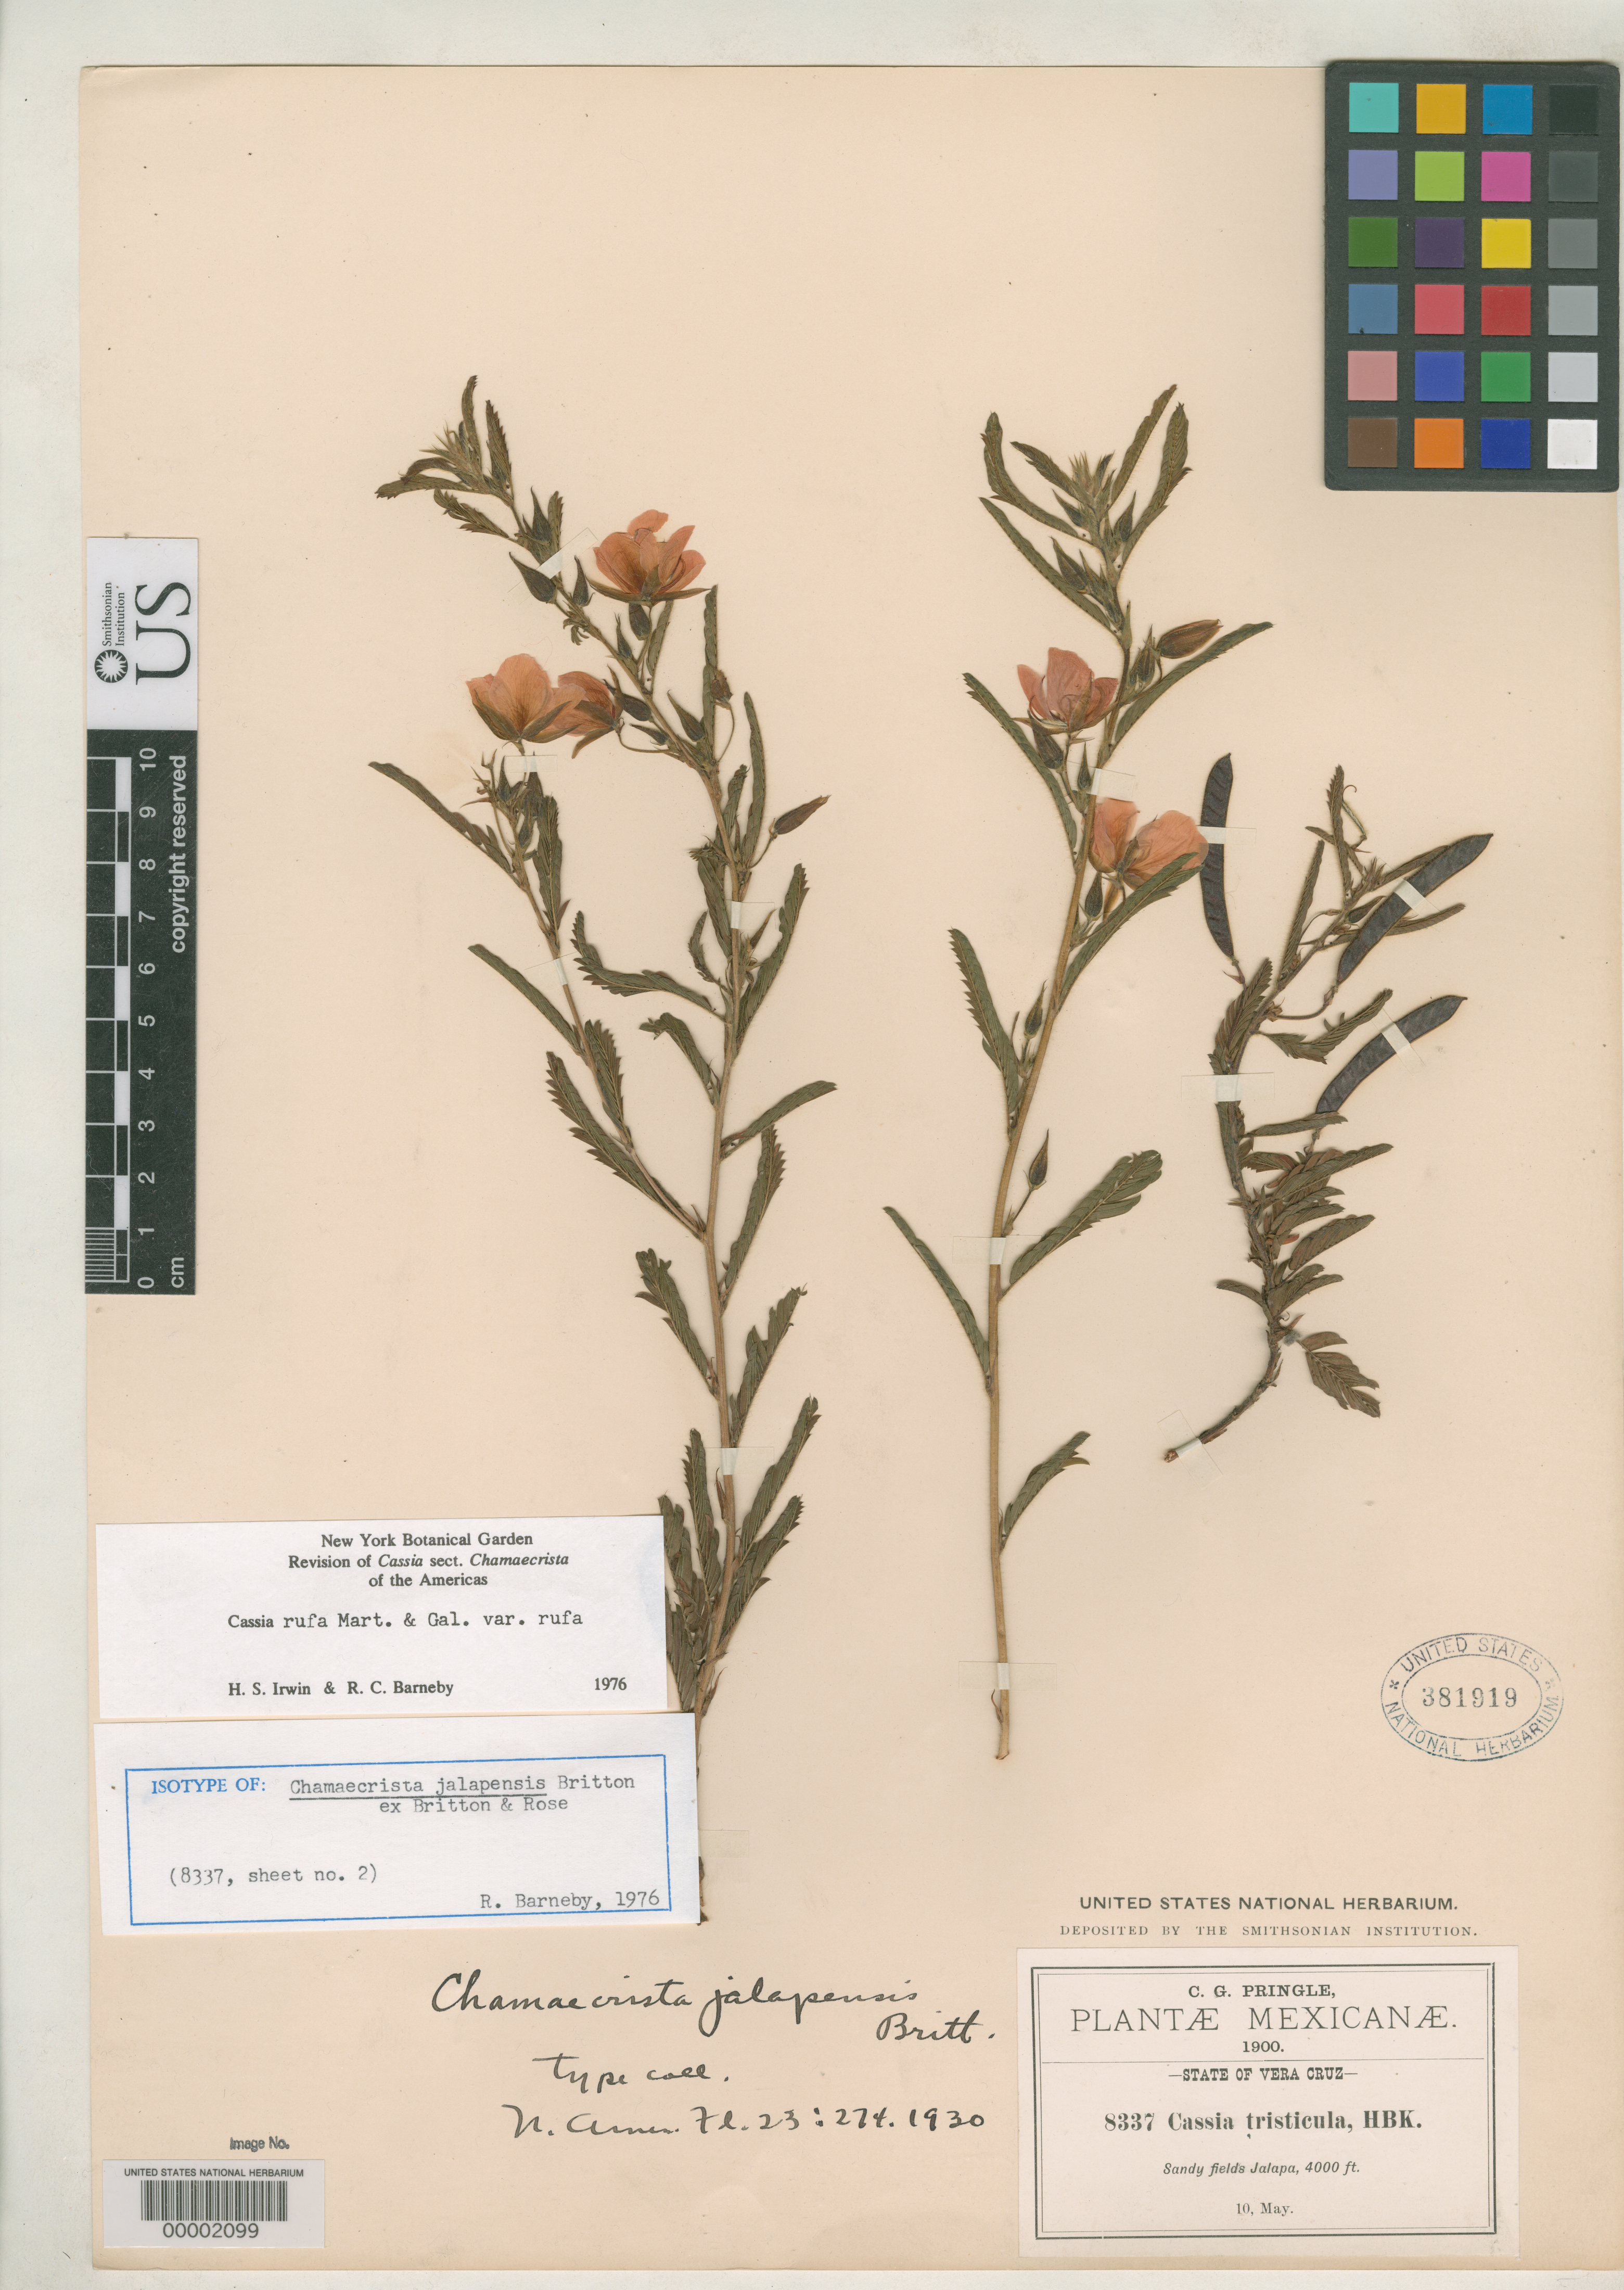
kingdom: Plantae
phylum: Tracheophyta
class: Magnoliopsida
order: Fabales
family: Fabaceae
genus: Chamaecrista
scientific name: Chamaecrista jalapensis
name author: Britton & Rose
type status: Isotype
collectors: C. G. Pringle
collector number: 8337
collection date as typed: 10 May 1900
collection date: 1900-05-10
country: Mexico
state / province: Veracruz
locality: Jalapa.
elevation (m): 1219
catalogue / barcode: US 381919